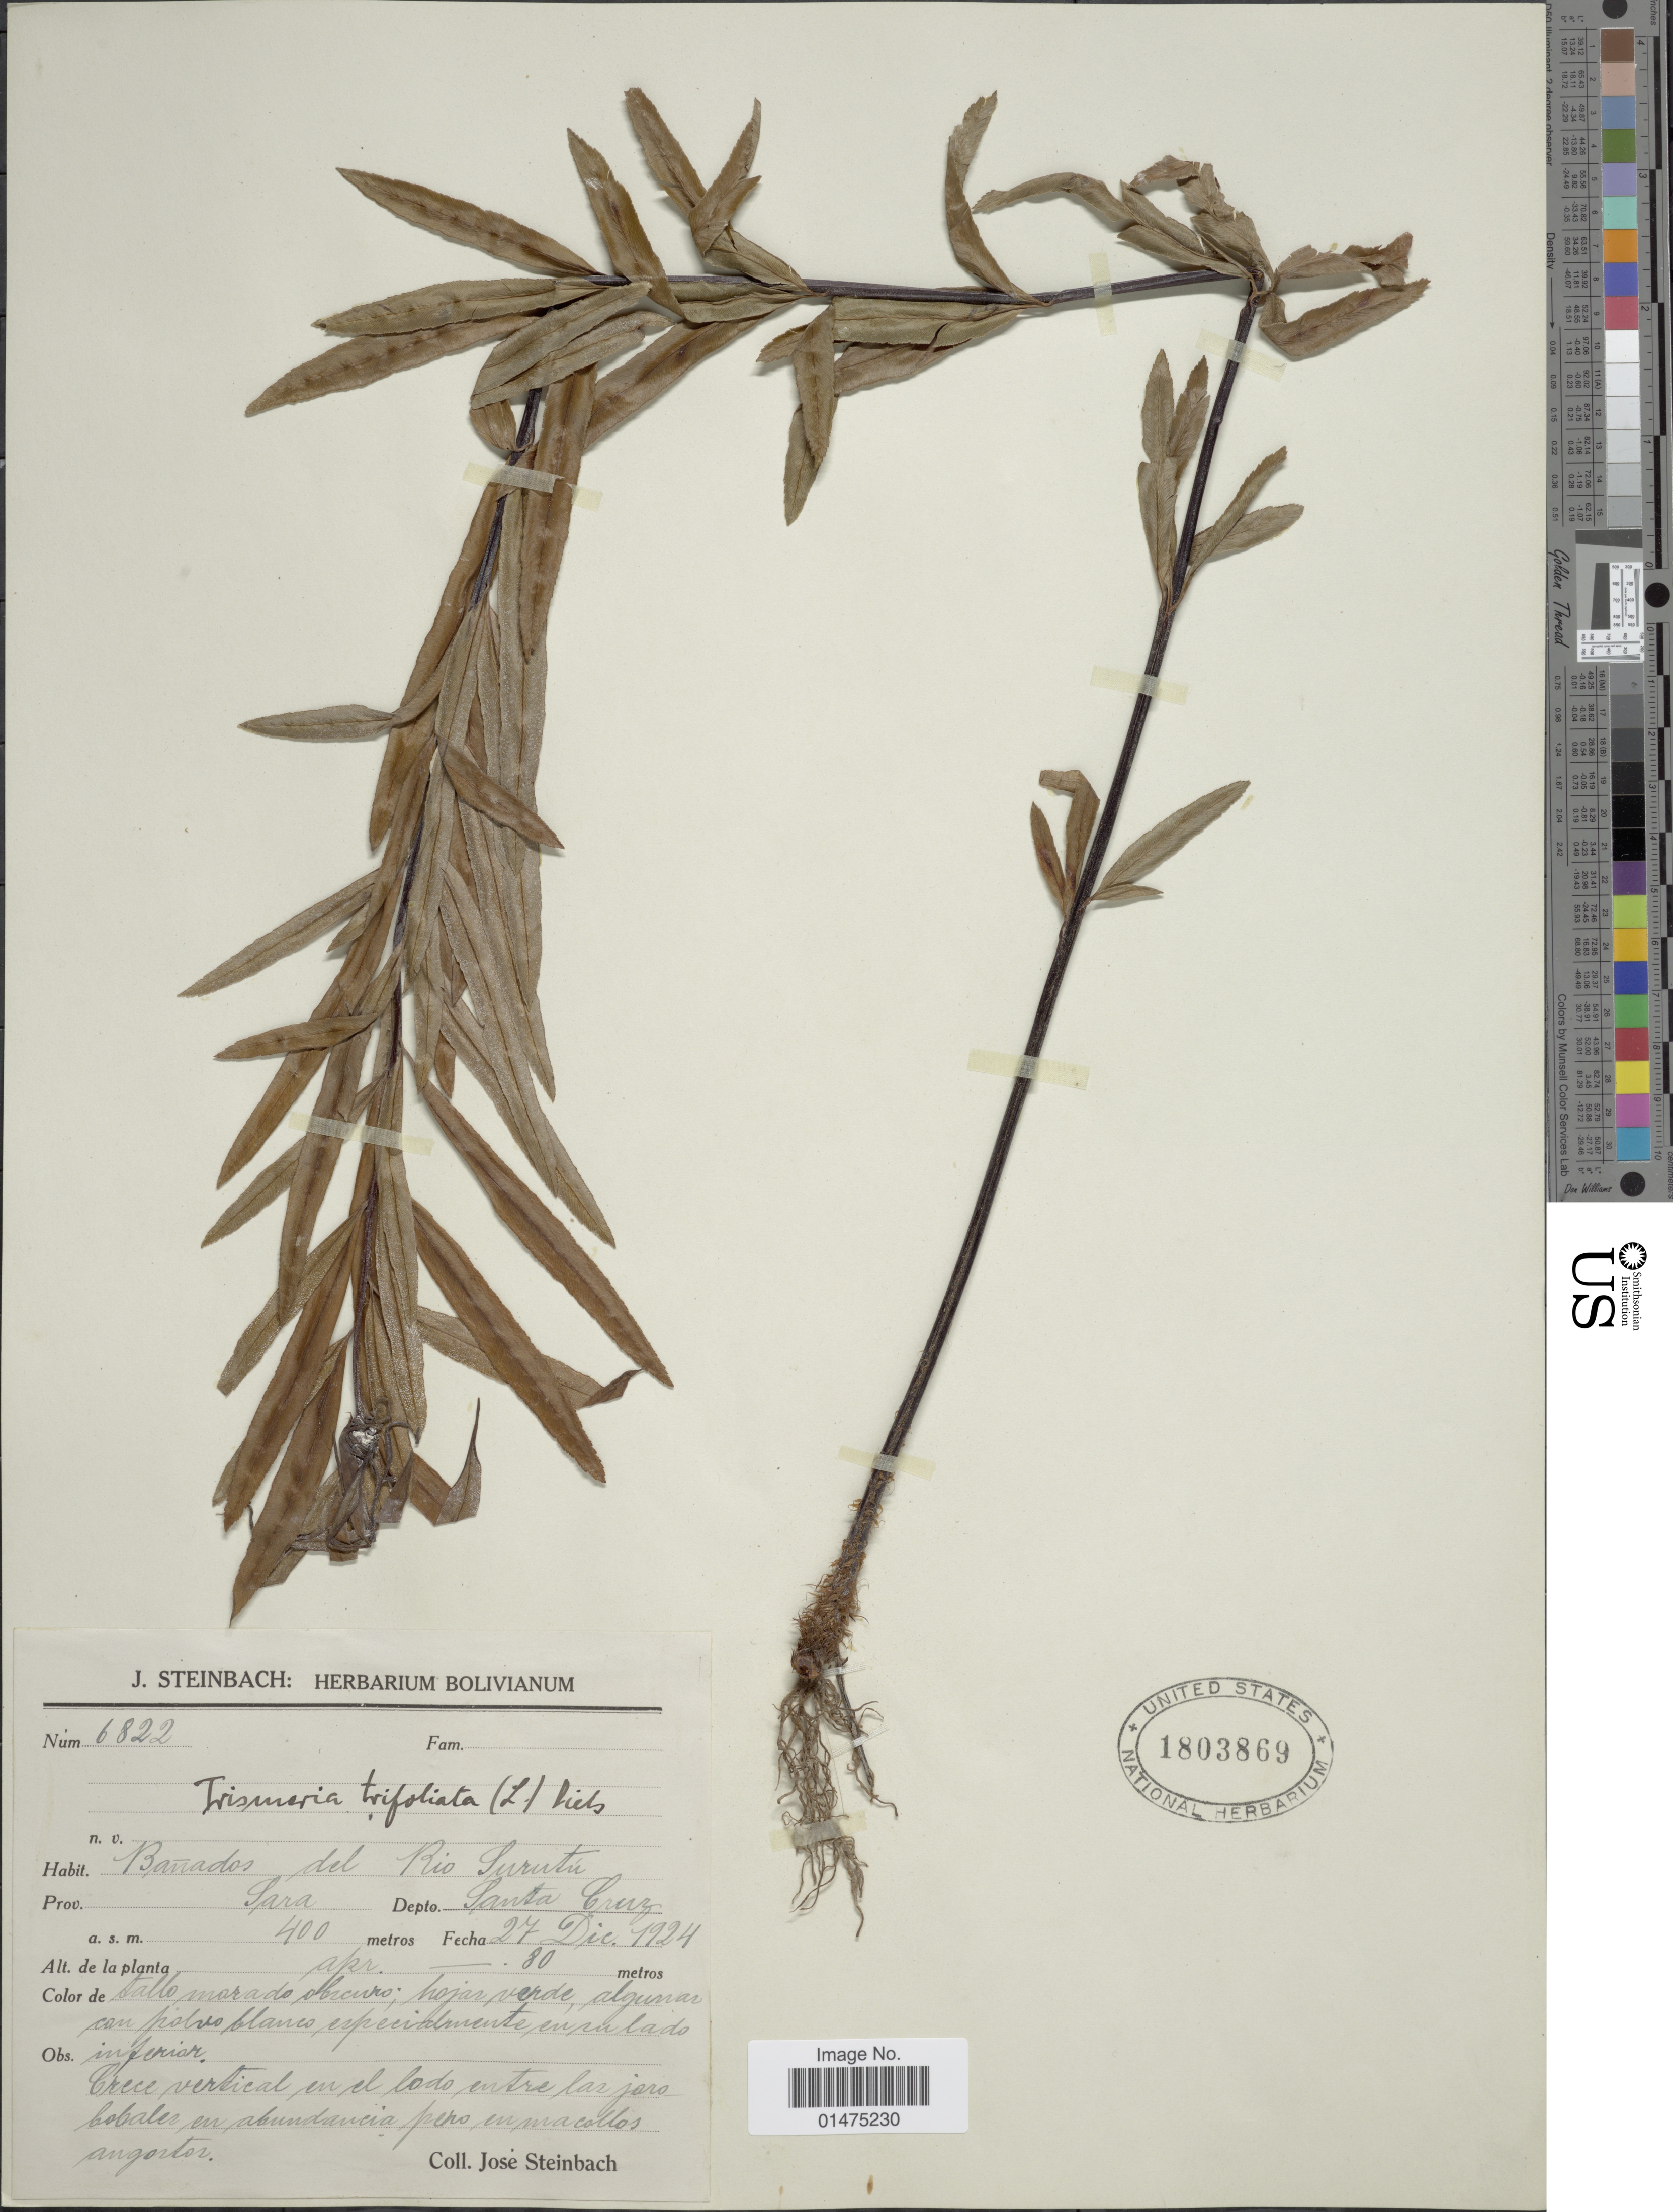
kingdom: Plantae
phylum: Tracheophyta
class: Polypodiopsida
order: Polypodiales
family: Pteridaceae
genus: Pityrogramma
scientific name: Pityrogramma trifoliata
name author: (L.) R.M. Tryon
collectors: J. Steinbach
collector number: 6822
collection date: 1924-12-27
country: Bolivia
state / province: Santa Cruz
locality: Prov. Sara, Banados del Rio Surutú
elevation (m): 400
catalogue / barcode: US 1803869